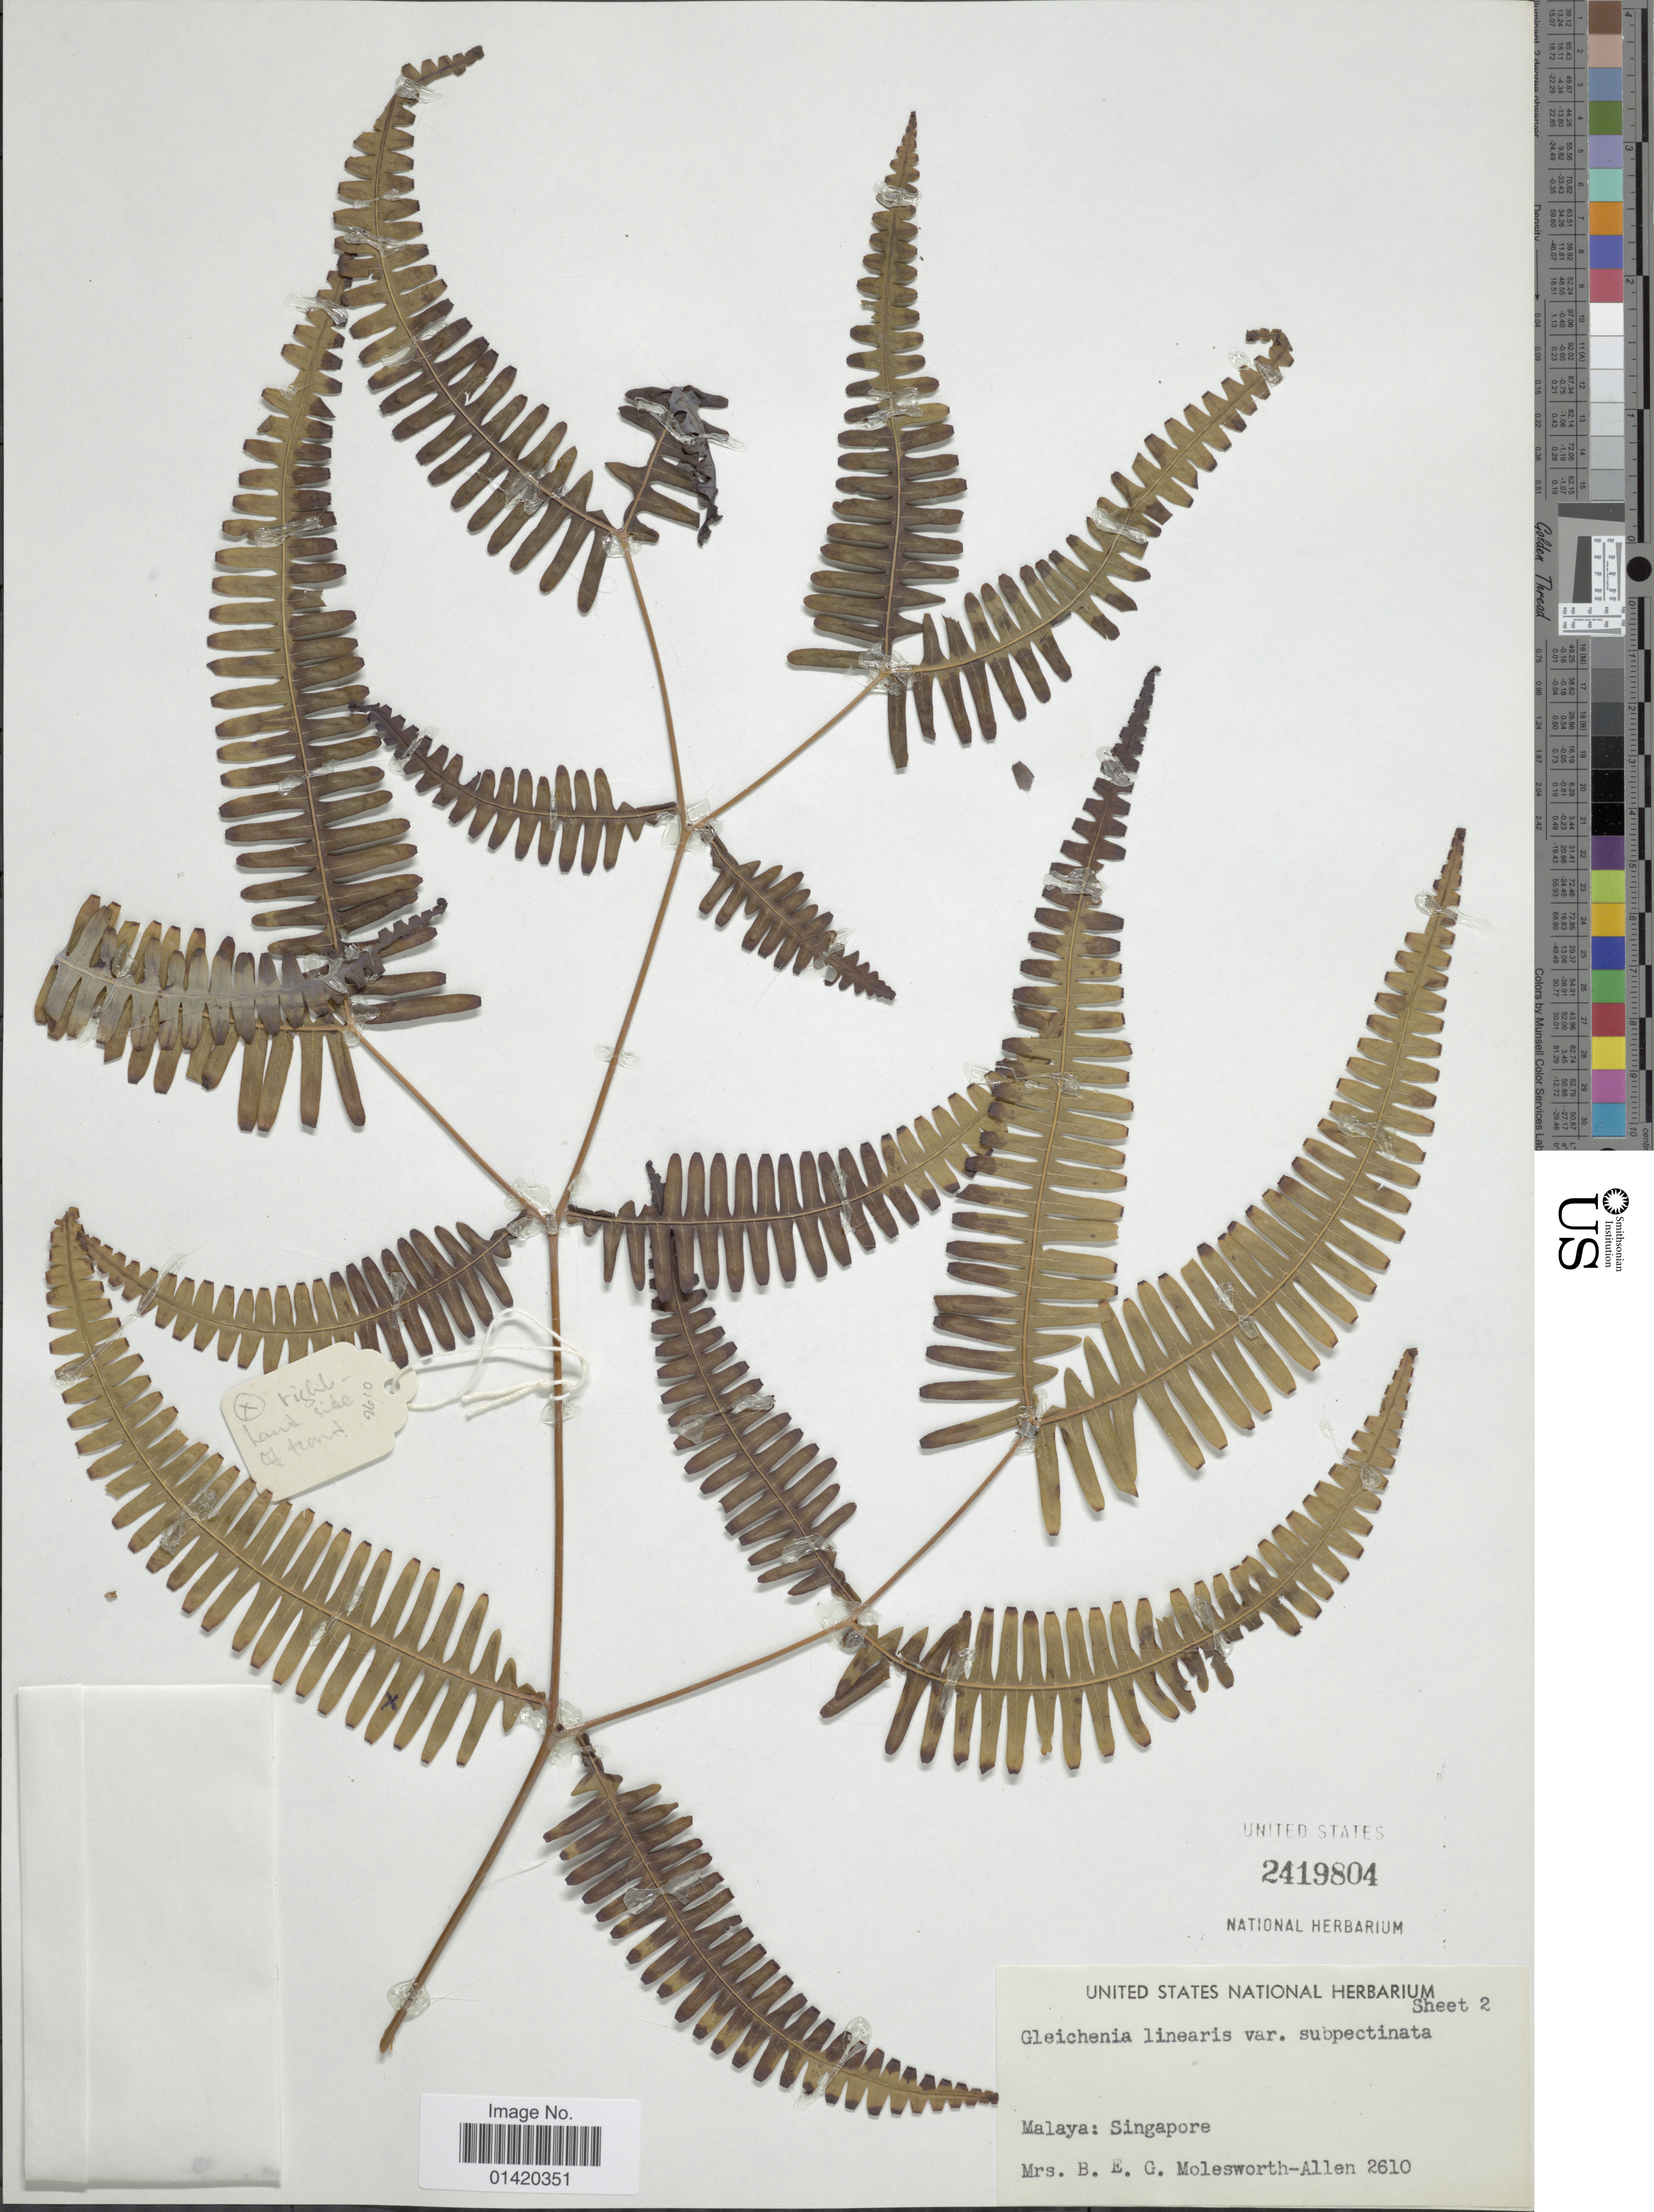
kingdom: Plantae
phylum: Tracheophyta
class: Polypodiopsida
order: Gleicheniales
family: Gleicheniaceae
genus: Dicranopteris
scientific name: Dicranopteris linearis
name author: (Burm. f.) Underw.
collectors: Mrs. B. E. G. Molesworth-Allen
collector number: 2610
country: Singapore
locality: Malaya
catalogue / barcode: US 2419804